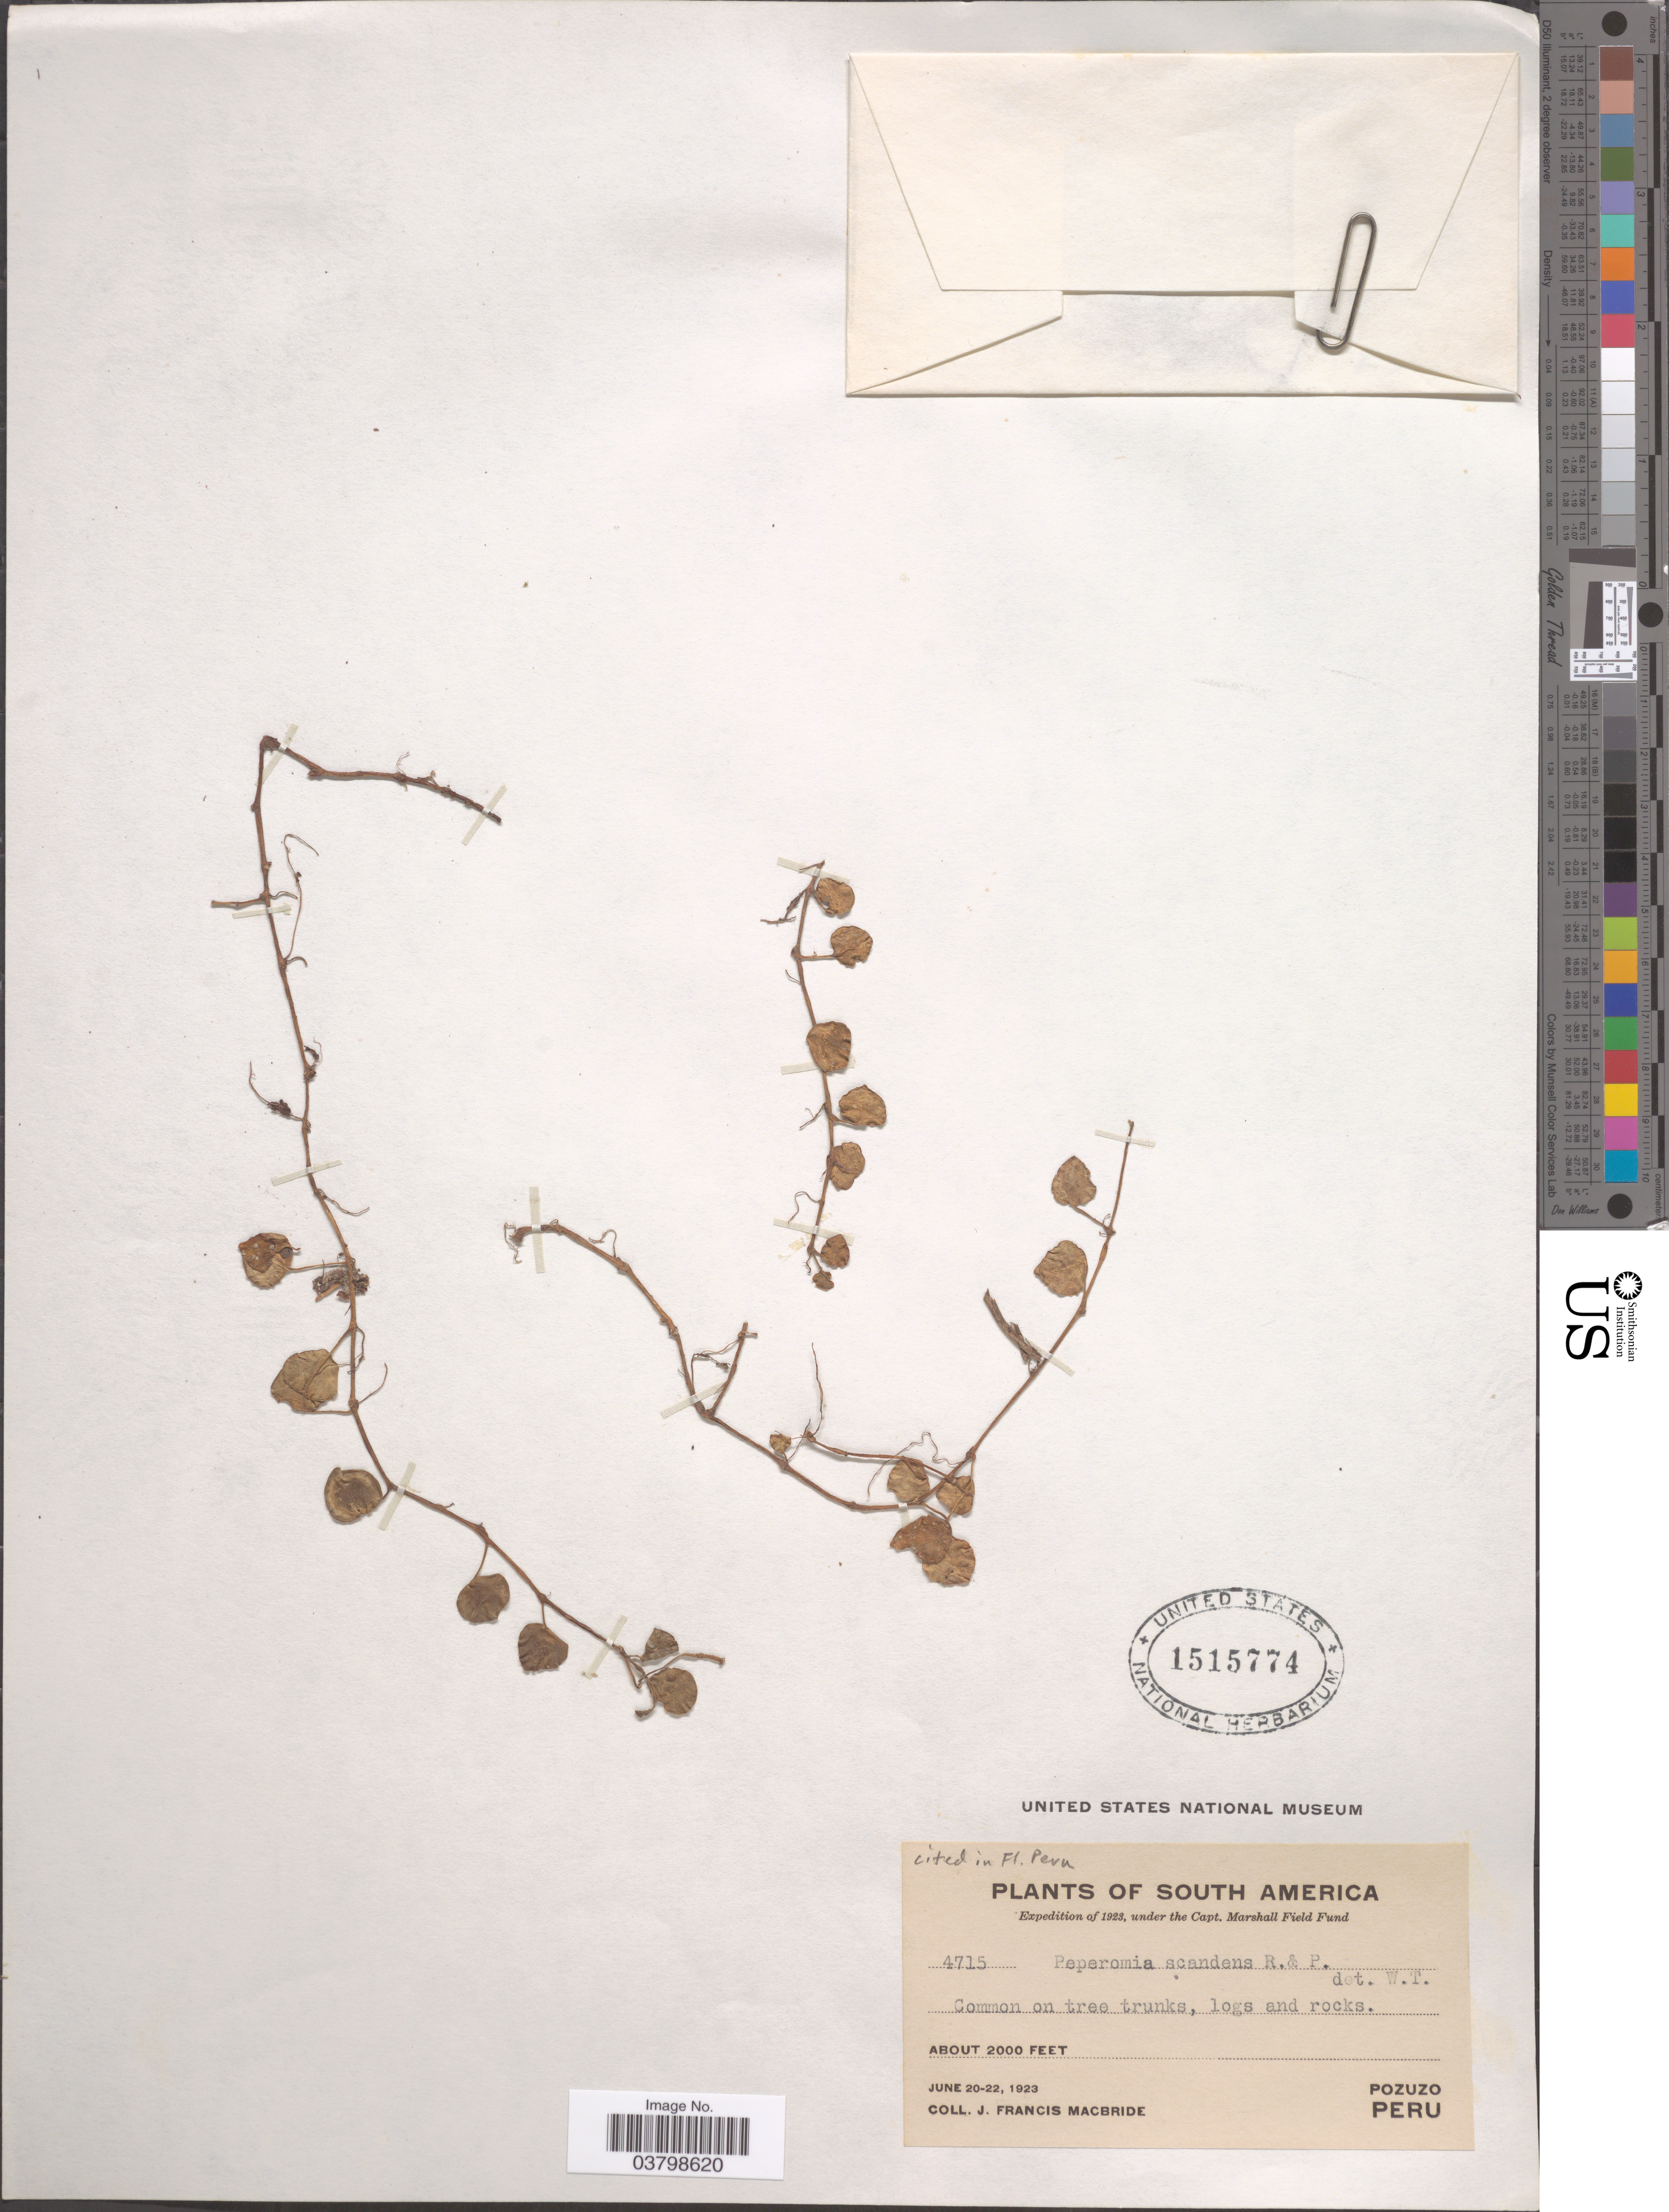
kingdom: Plantae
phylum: Tracheophyta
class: Magnoliopsida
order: Piperales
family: Piperaceae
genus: Peperomia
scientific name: Peperomia serpens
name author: (Sw.) Loudon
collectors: J. F. Macbride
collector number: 4715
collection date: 1923-06-20/1923-06-22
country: Peru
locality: Pozuzo.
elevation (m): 610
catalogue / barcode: US 1515774